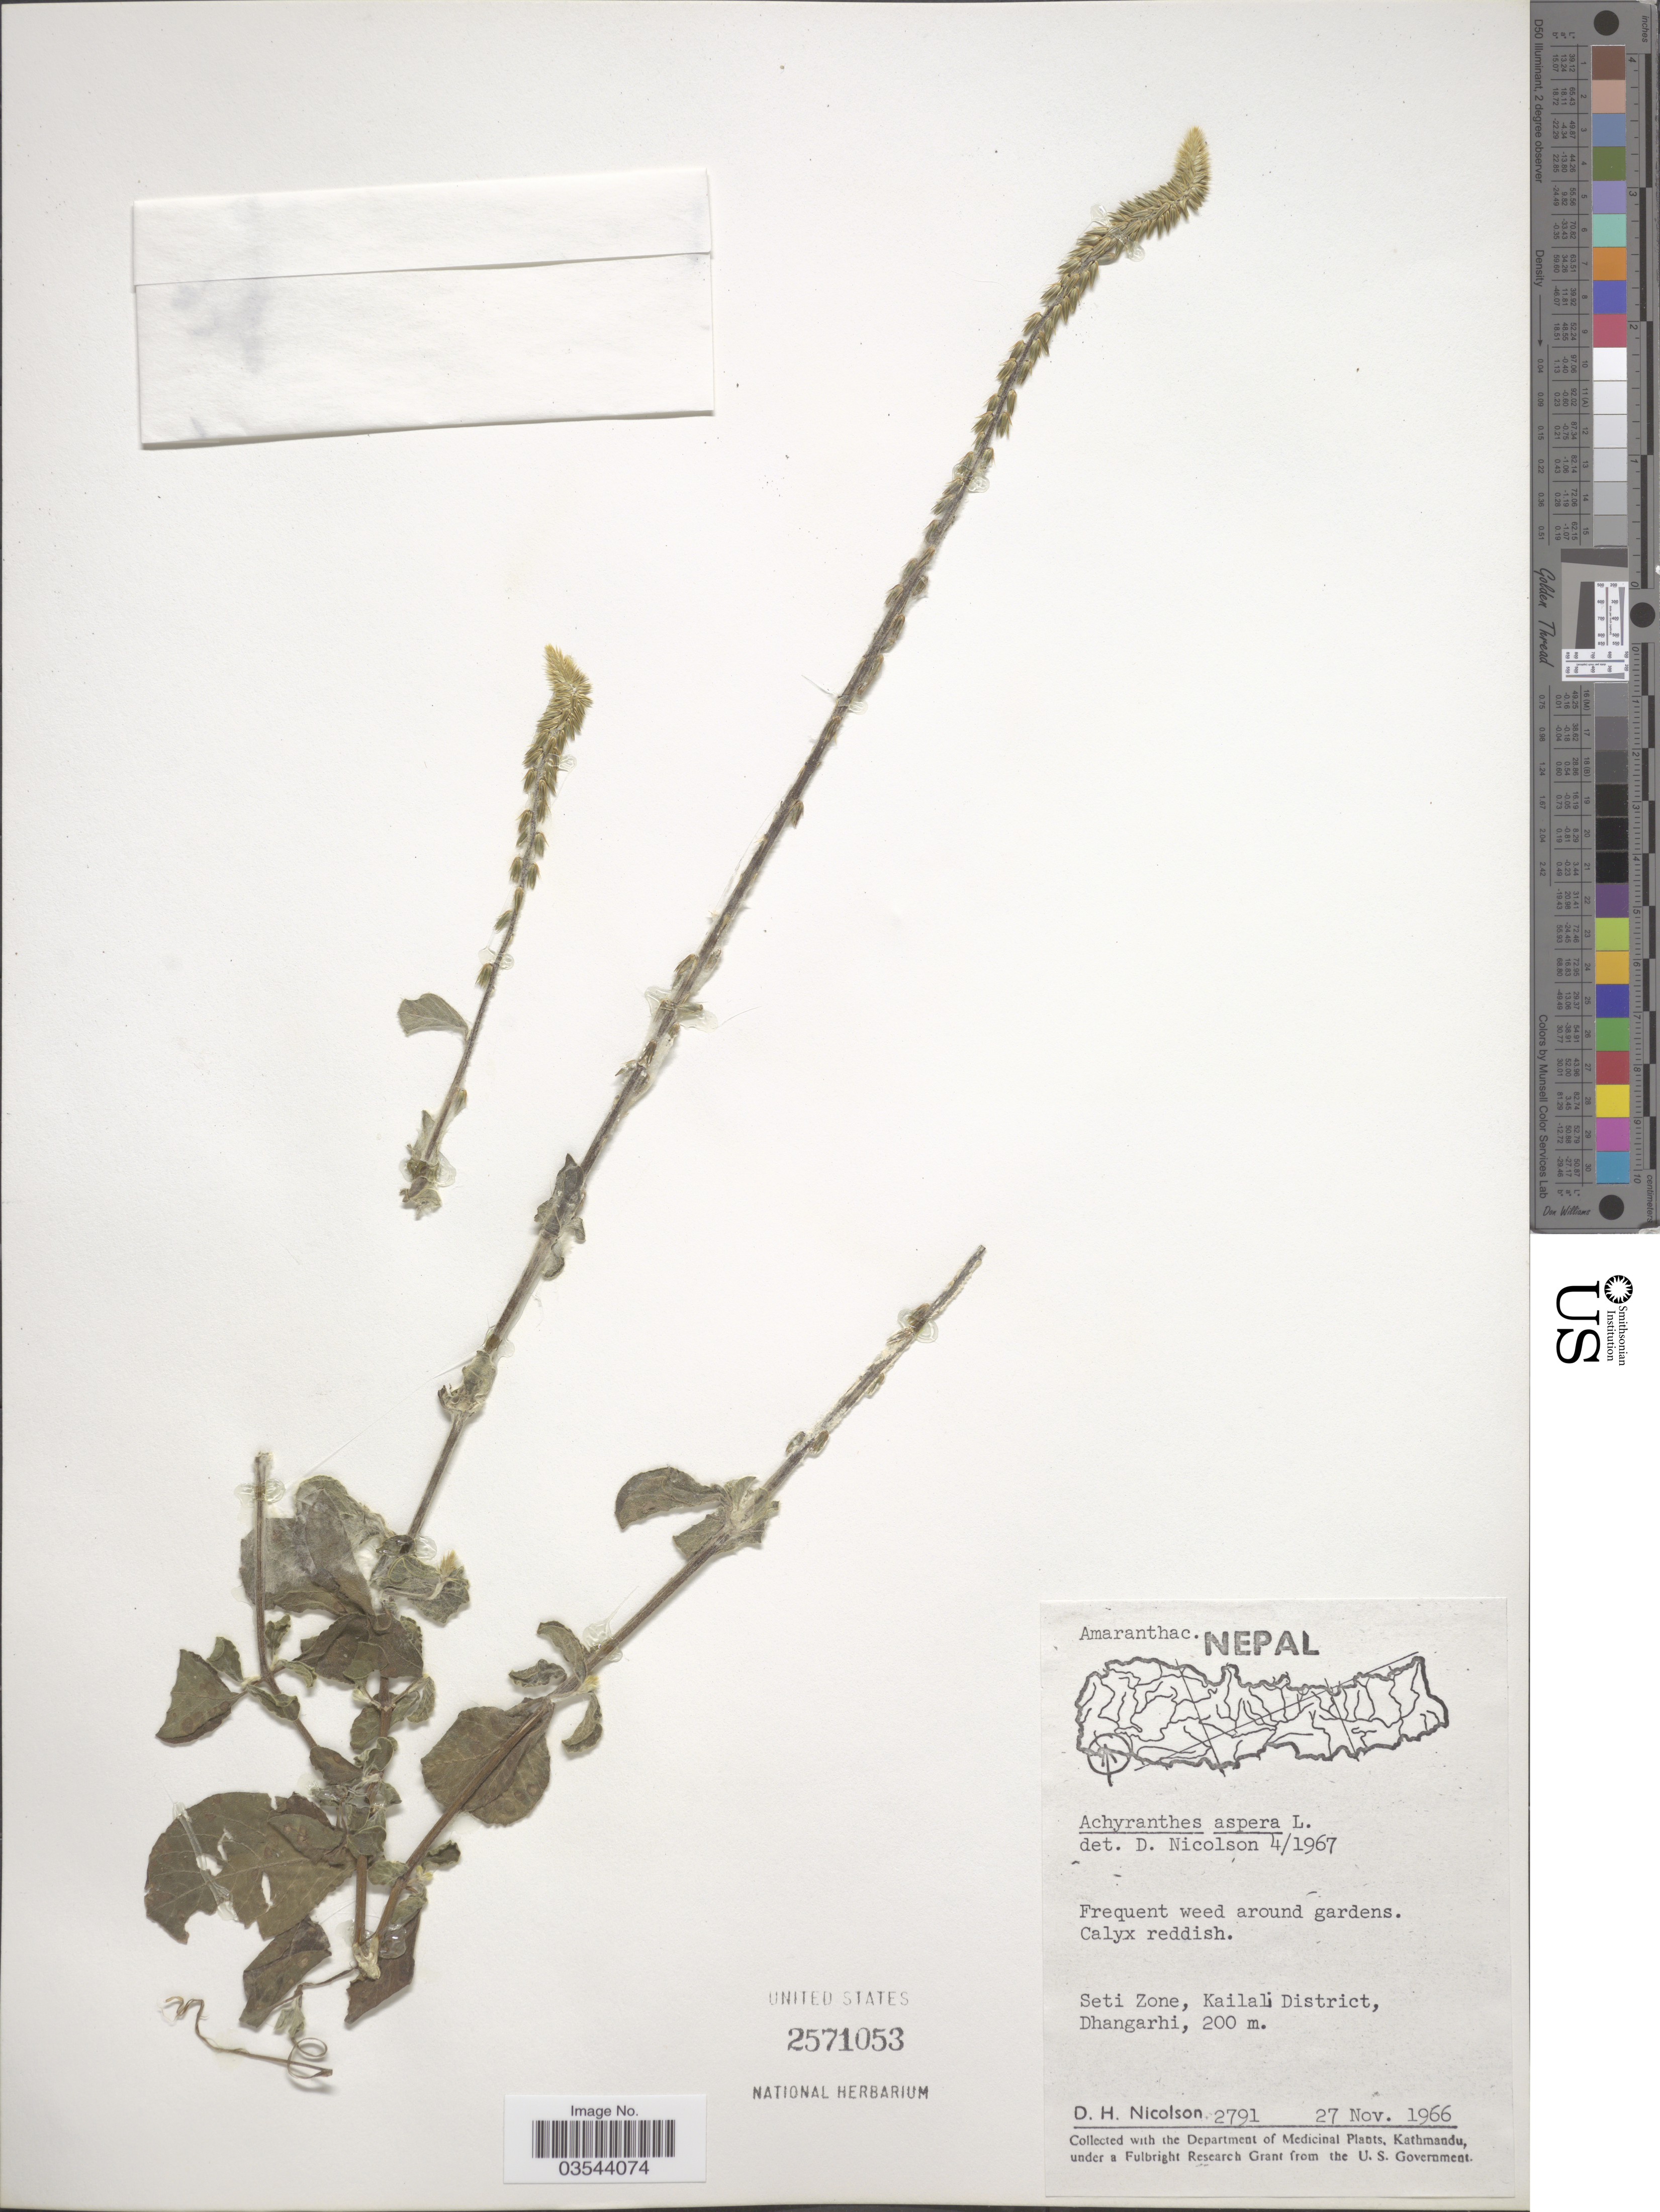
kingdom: Plantae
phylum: Tracheophyta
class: Magnoliopsida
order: Caryophyllales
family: Amaranthaceae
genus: Achyranthes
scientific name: Achyranthes aspera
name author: L.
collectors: D. H. Nicolson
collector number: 2791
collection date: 1966-11-27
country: Nepal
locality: Seti Zone, Kailali District, Dhangarhi.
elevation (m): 200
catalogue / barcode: US 2571053